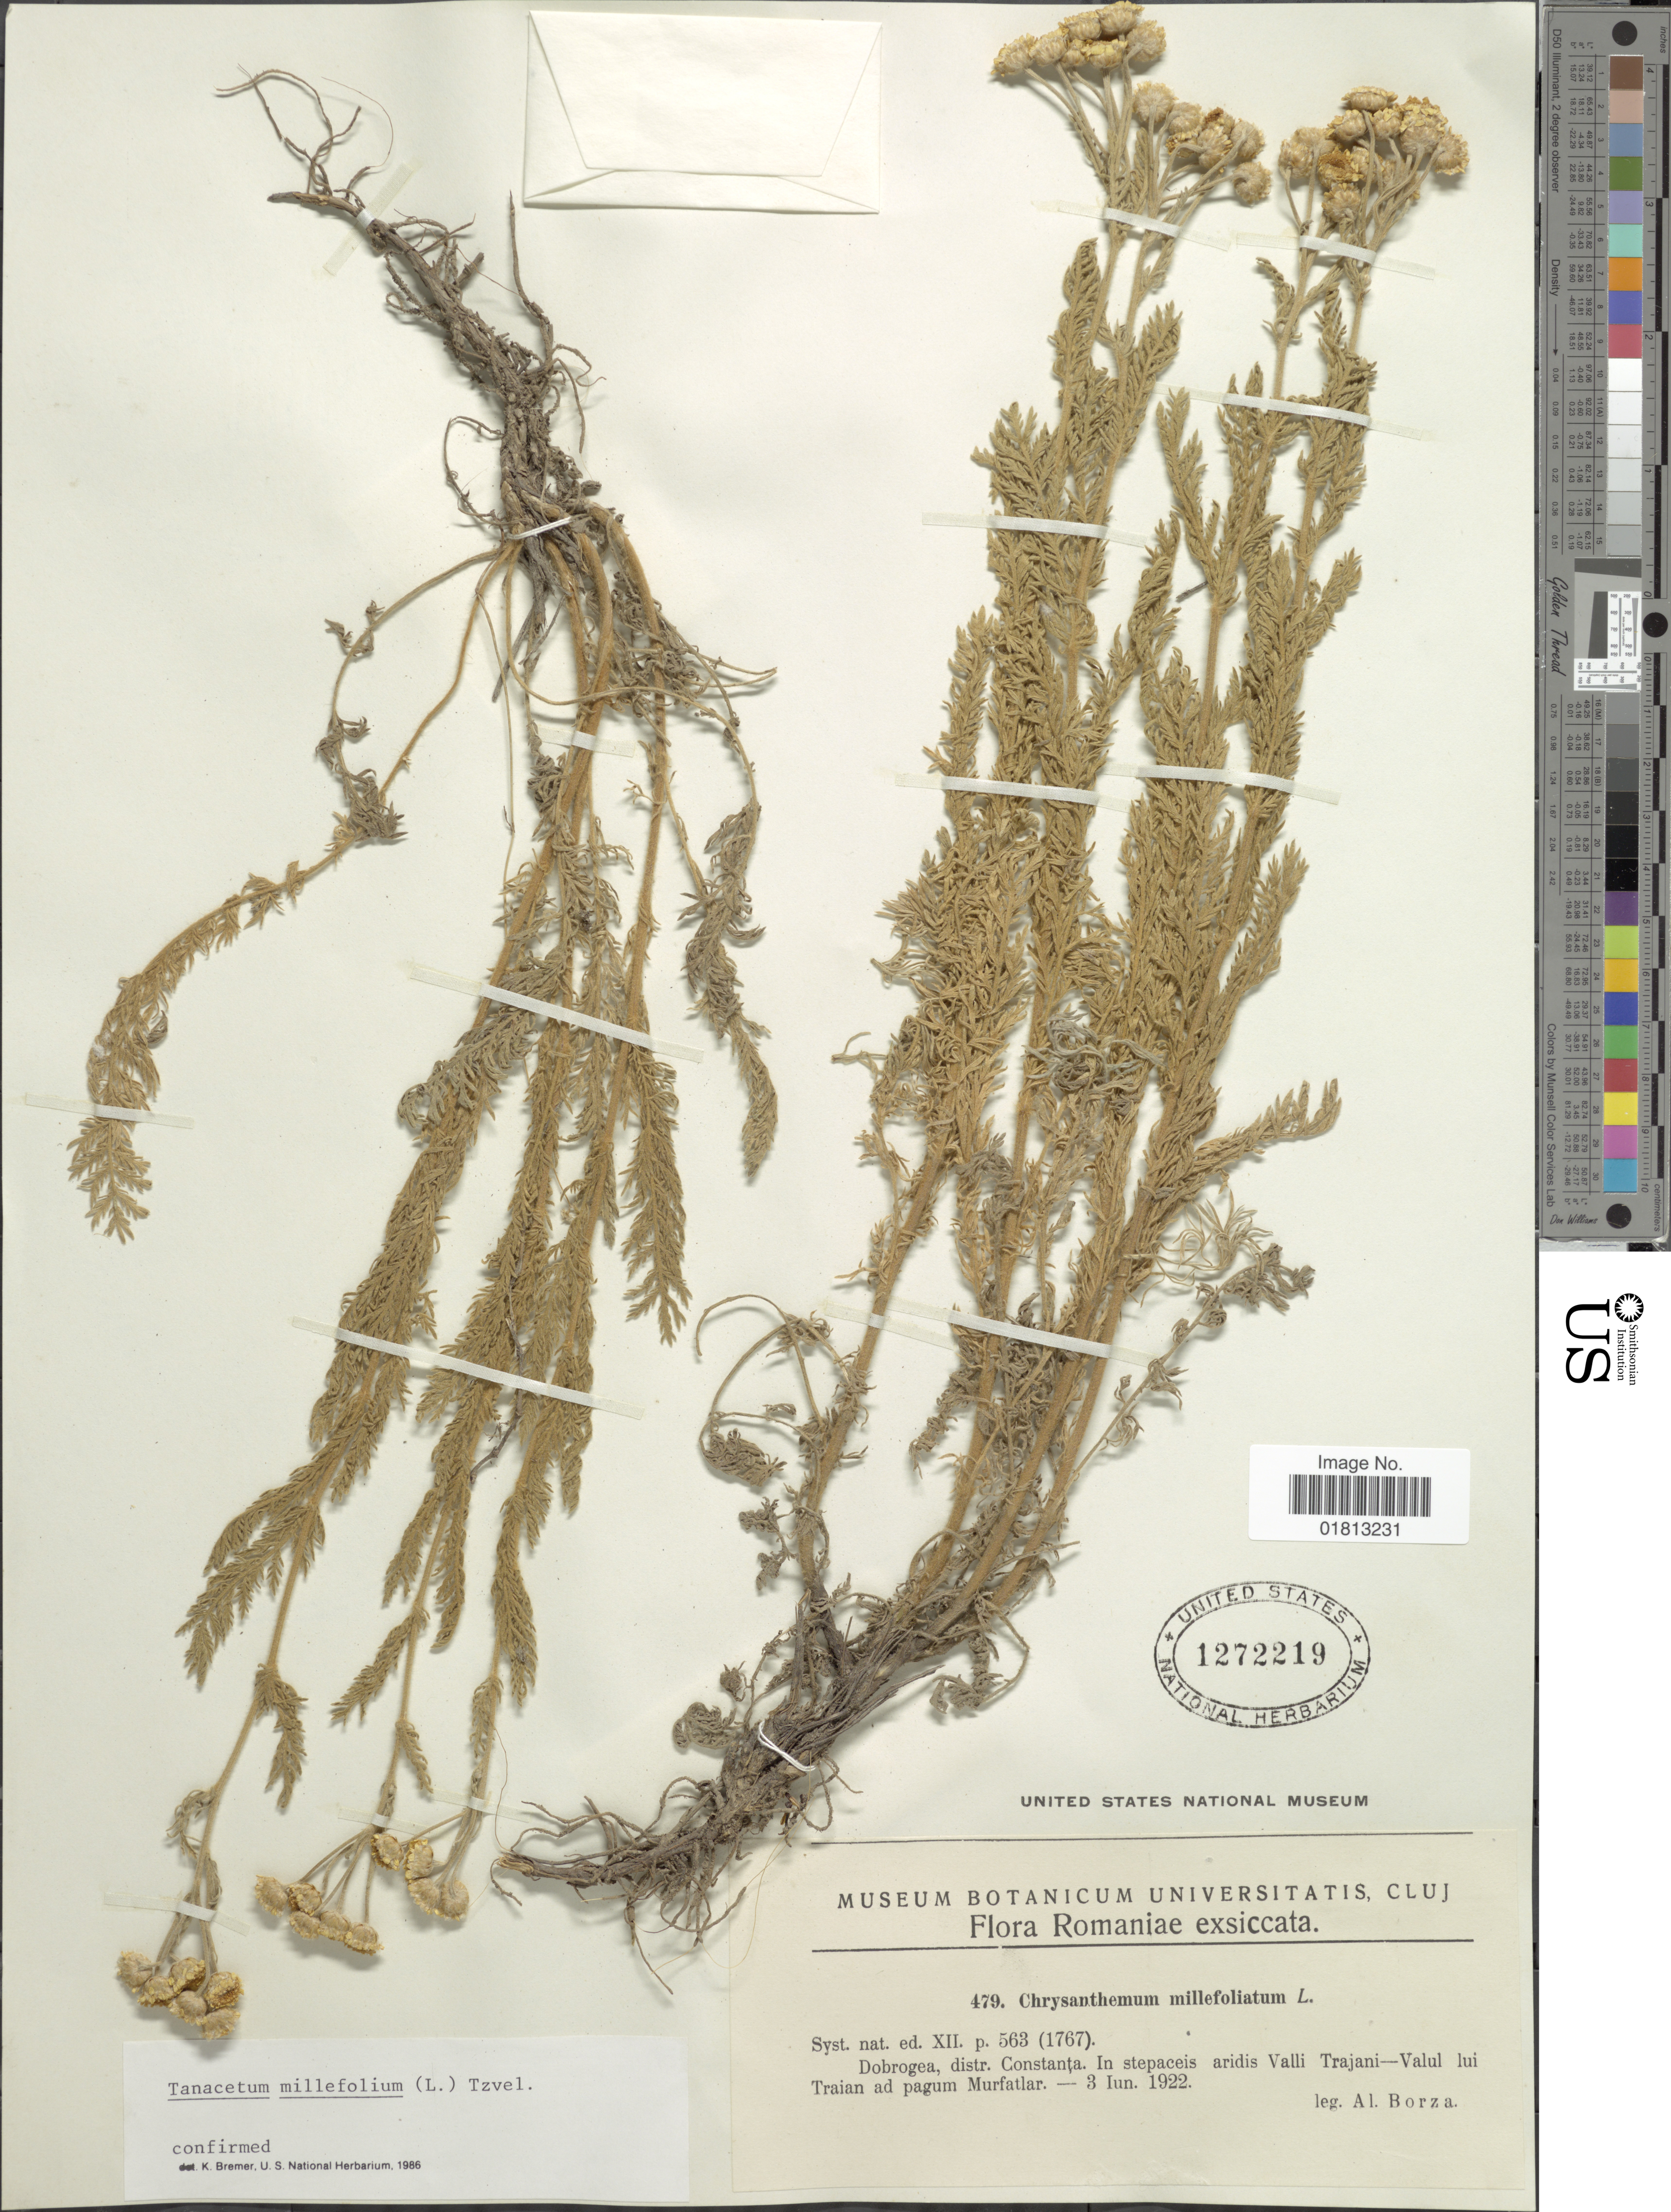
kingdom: Plantae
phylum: Tracheophyta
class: Magnoliopsida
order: Asterales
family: Asteraceae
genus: Tanacetum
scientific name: Tanacetum millefolium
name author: (L.) Tzvelev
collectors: A. Borza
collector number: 479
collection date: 1922-06-03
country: Romania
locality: Dobrogea, distr. Constanta, In stepaceis aridis Valli Trajani, Valul lui Traian ad pagum Murfatlar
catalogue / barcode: US 1272219